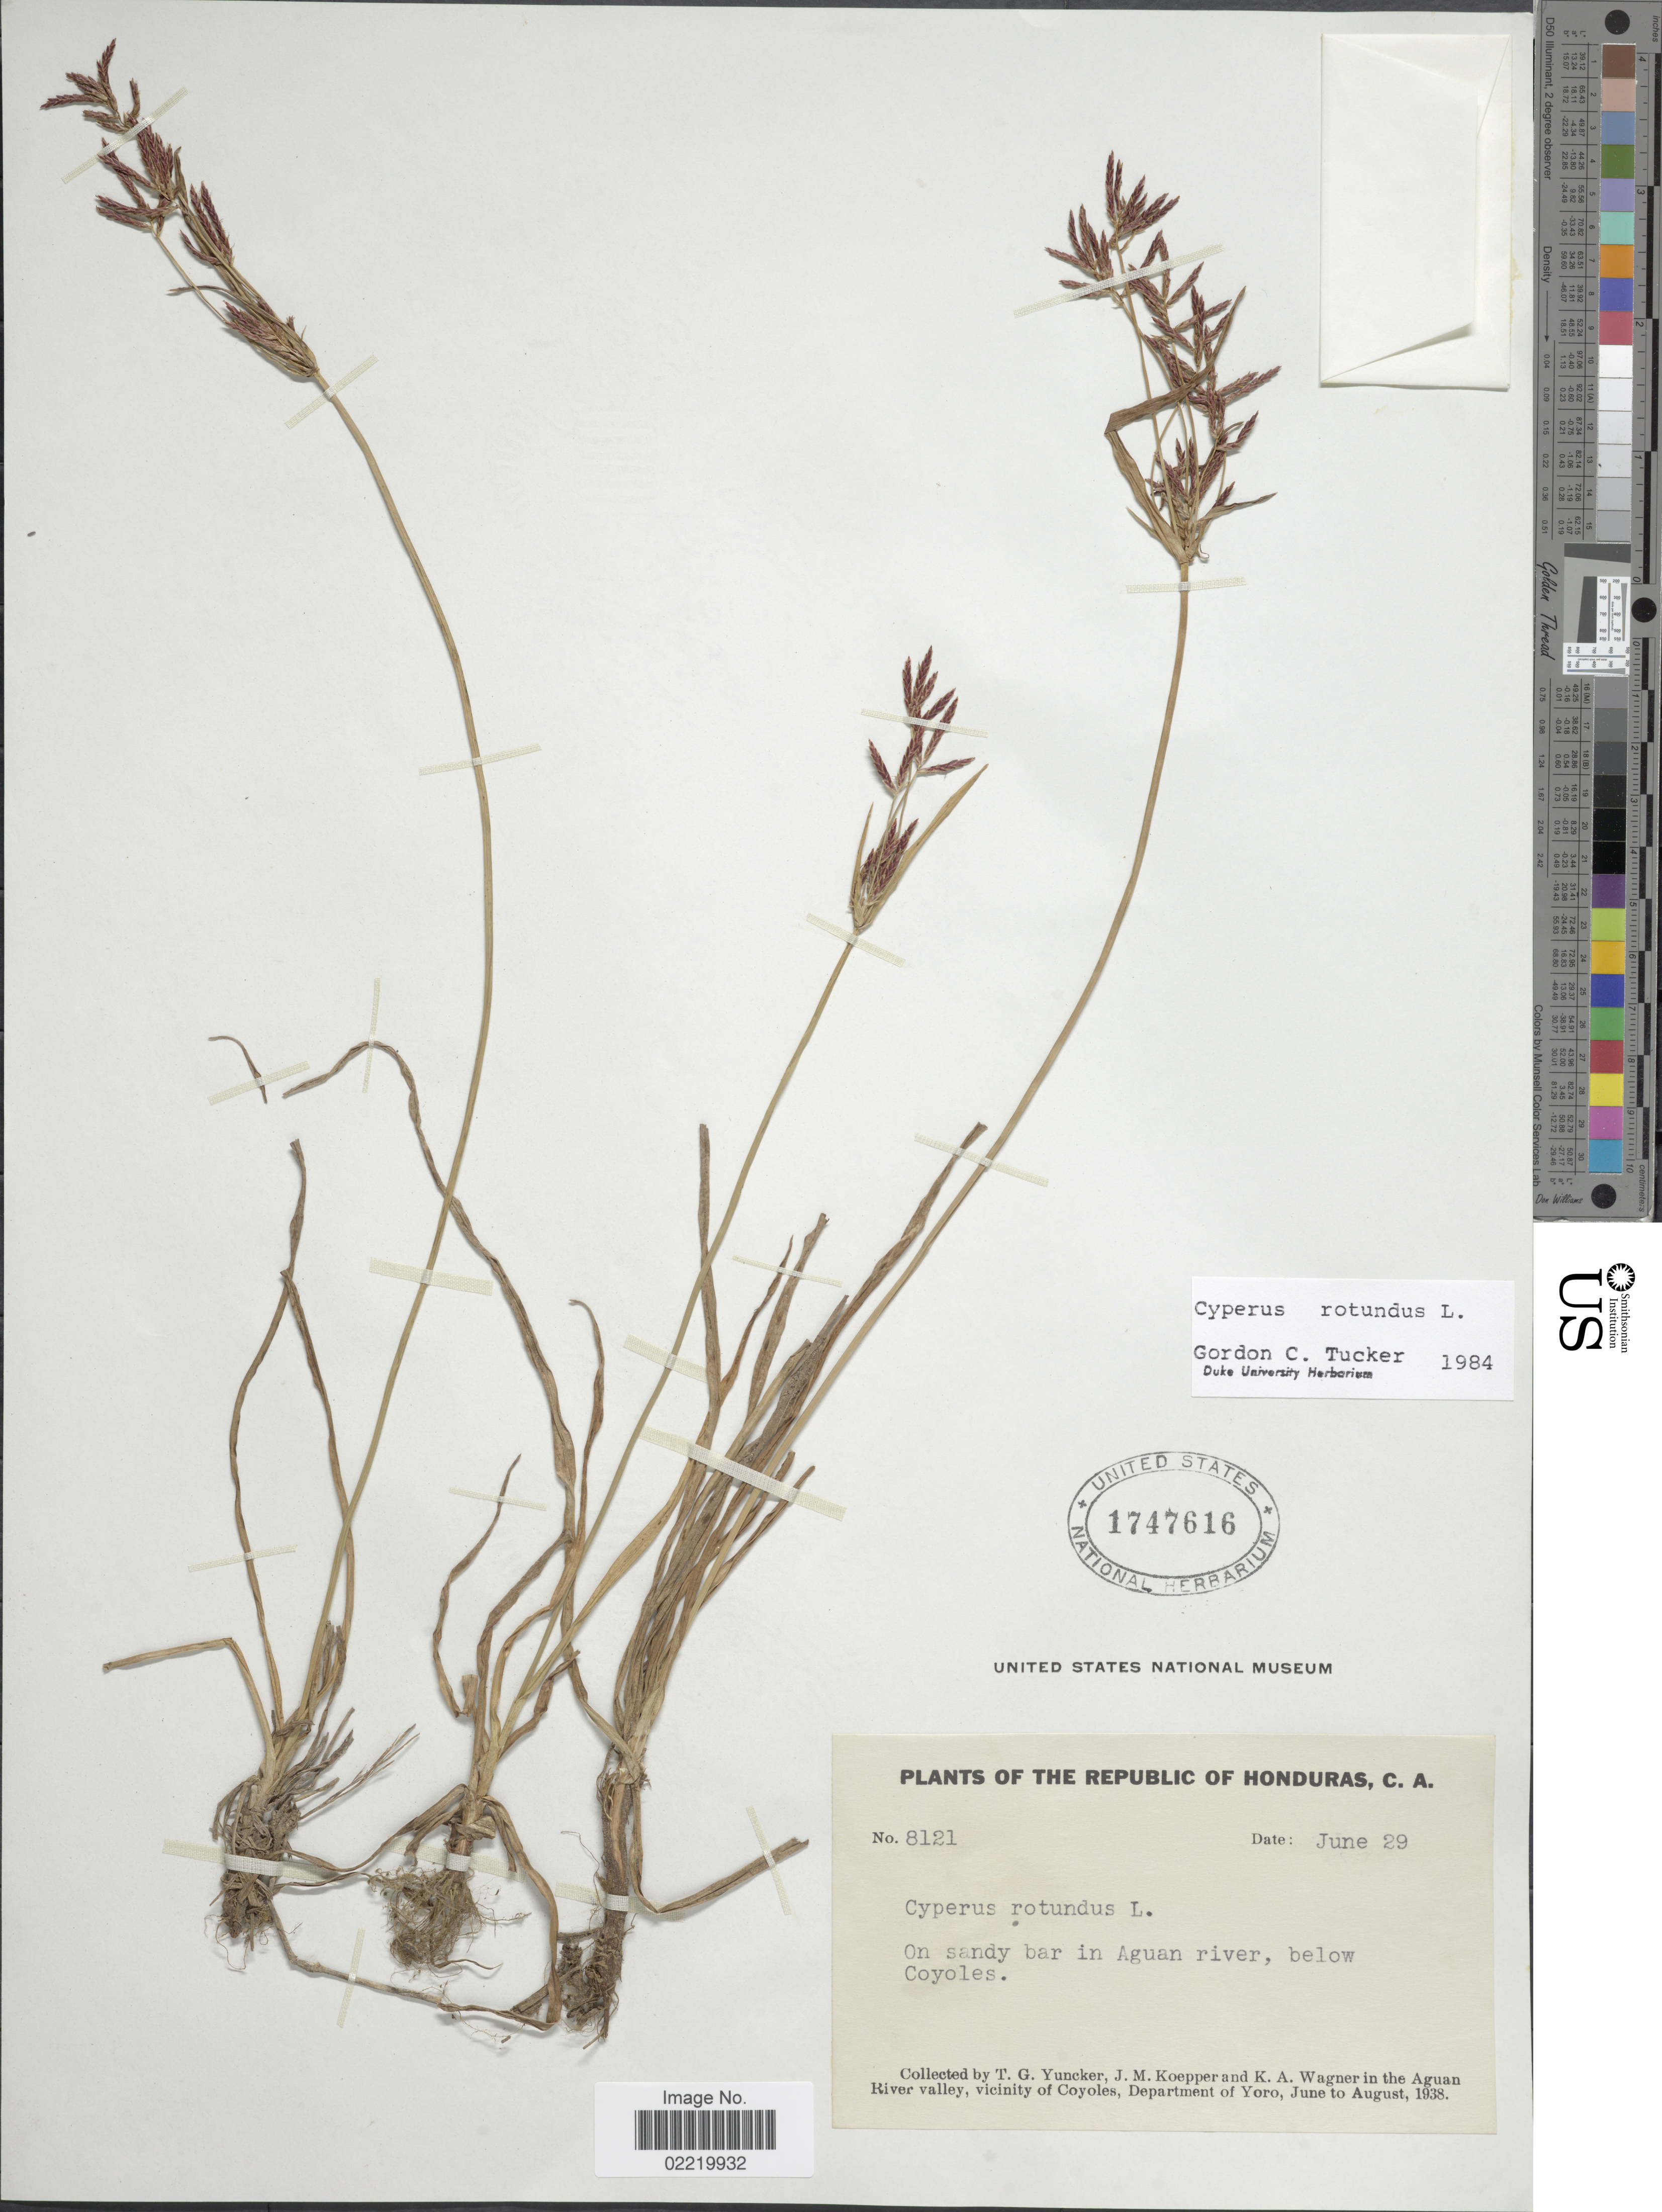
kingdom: Plantae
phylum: Tracheophyta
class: Liliopsida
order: Poales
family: Cyperaceae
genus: Cyperus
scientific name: Cyperus rotundus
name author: L.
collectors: T. G. Yuncker, J. M. Koepper & K. A. Wagner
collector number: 8121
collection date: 1938-06-29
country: Honduras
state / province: Yoro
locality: On sandy bar in Aguan River, below Coyoles, in the Aguan River valley, vicinity of Coyoles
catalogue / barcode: US 1747616